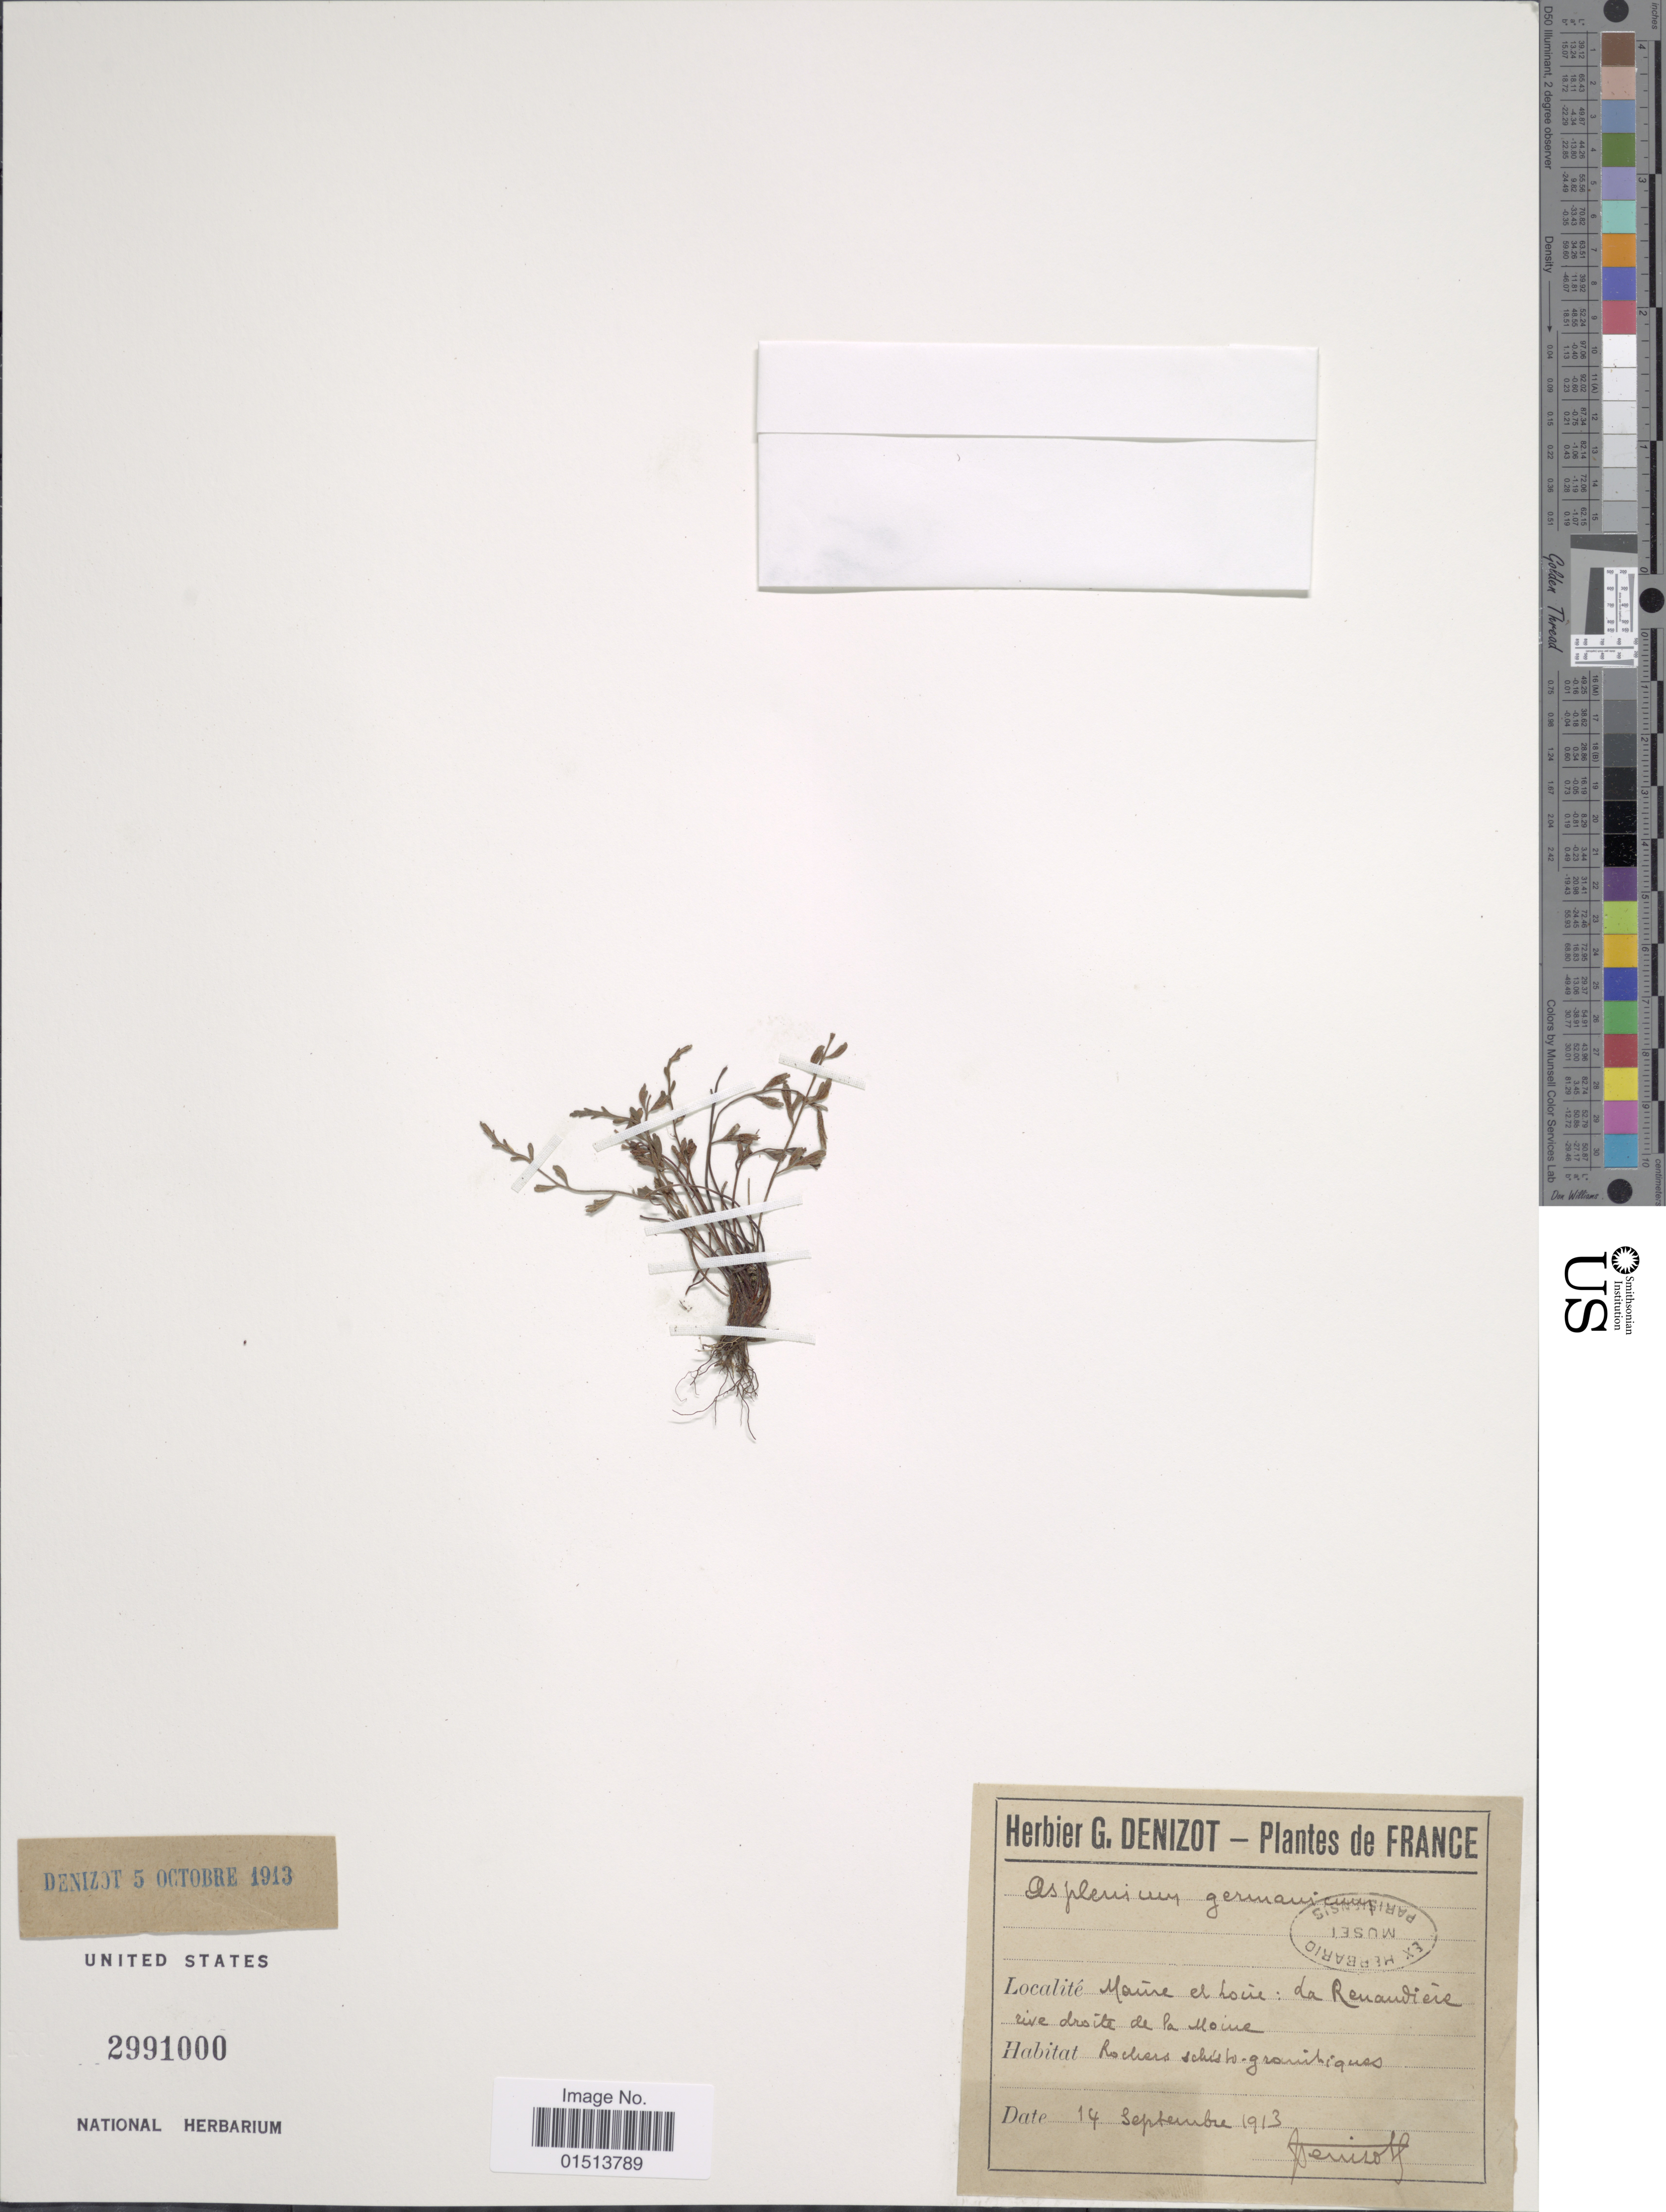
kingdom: Plantae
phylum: Tracheophyta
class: Polypodiopsida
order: Polypodiales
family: Aspleniaceae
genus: Asplenium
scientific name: Asplenium germanicum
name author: Weis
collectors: G. Denizot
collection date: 1913-09-14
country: France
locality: Maure el Loue: da Renaudiere rive drosite de la Moune. [interpreted]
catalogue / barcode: US 2991000